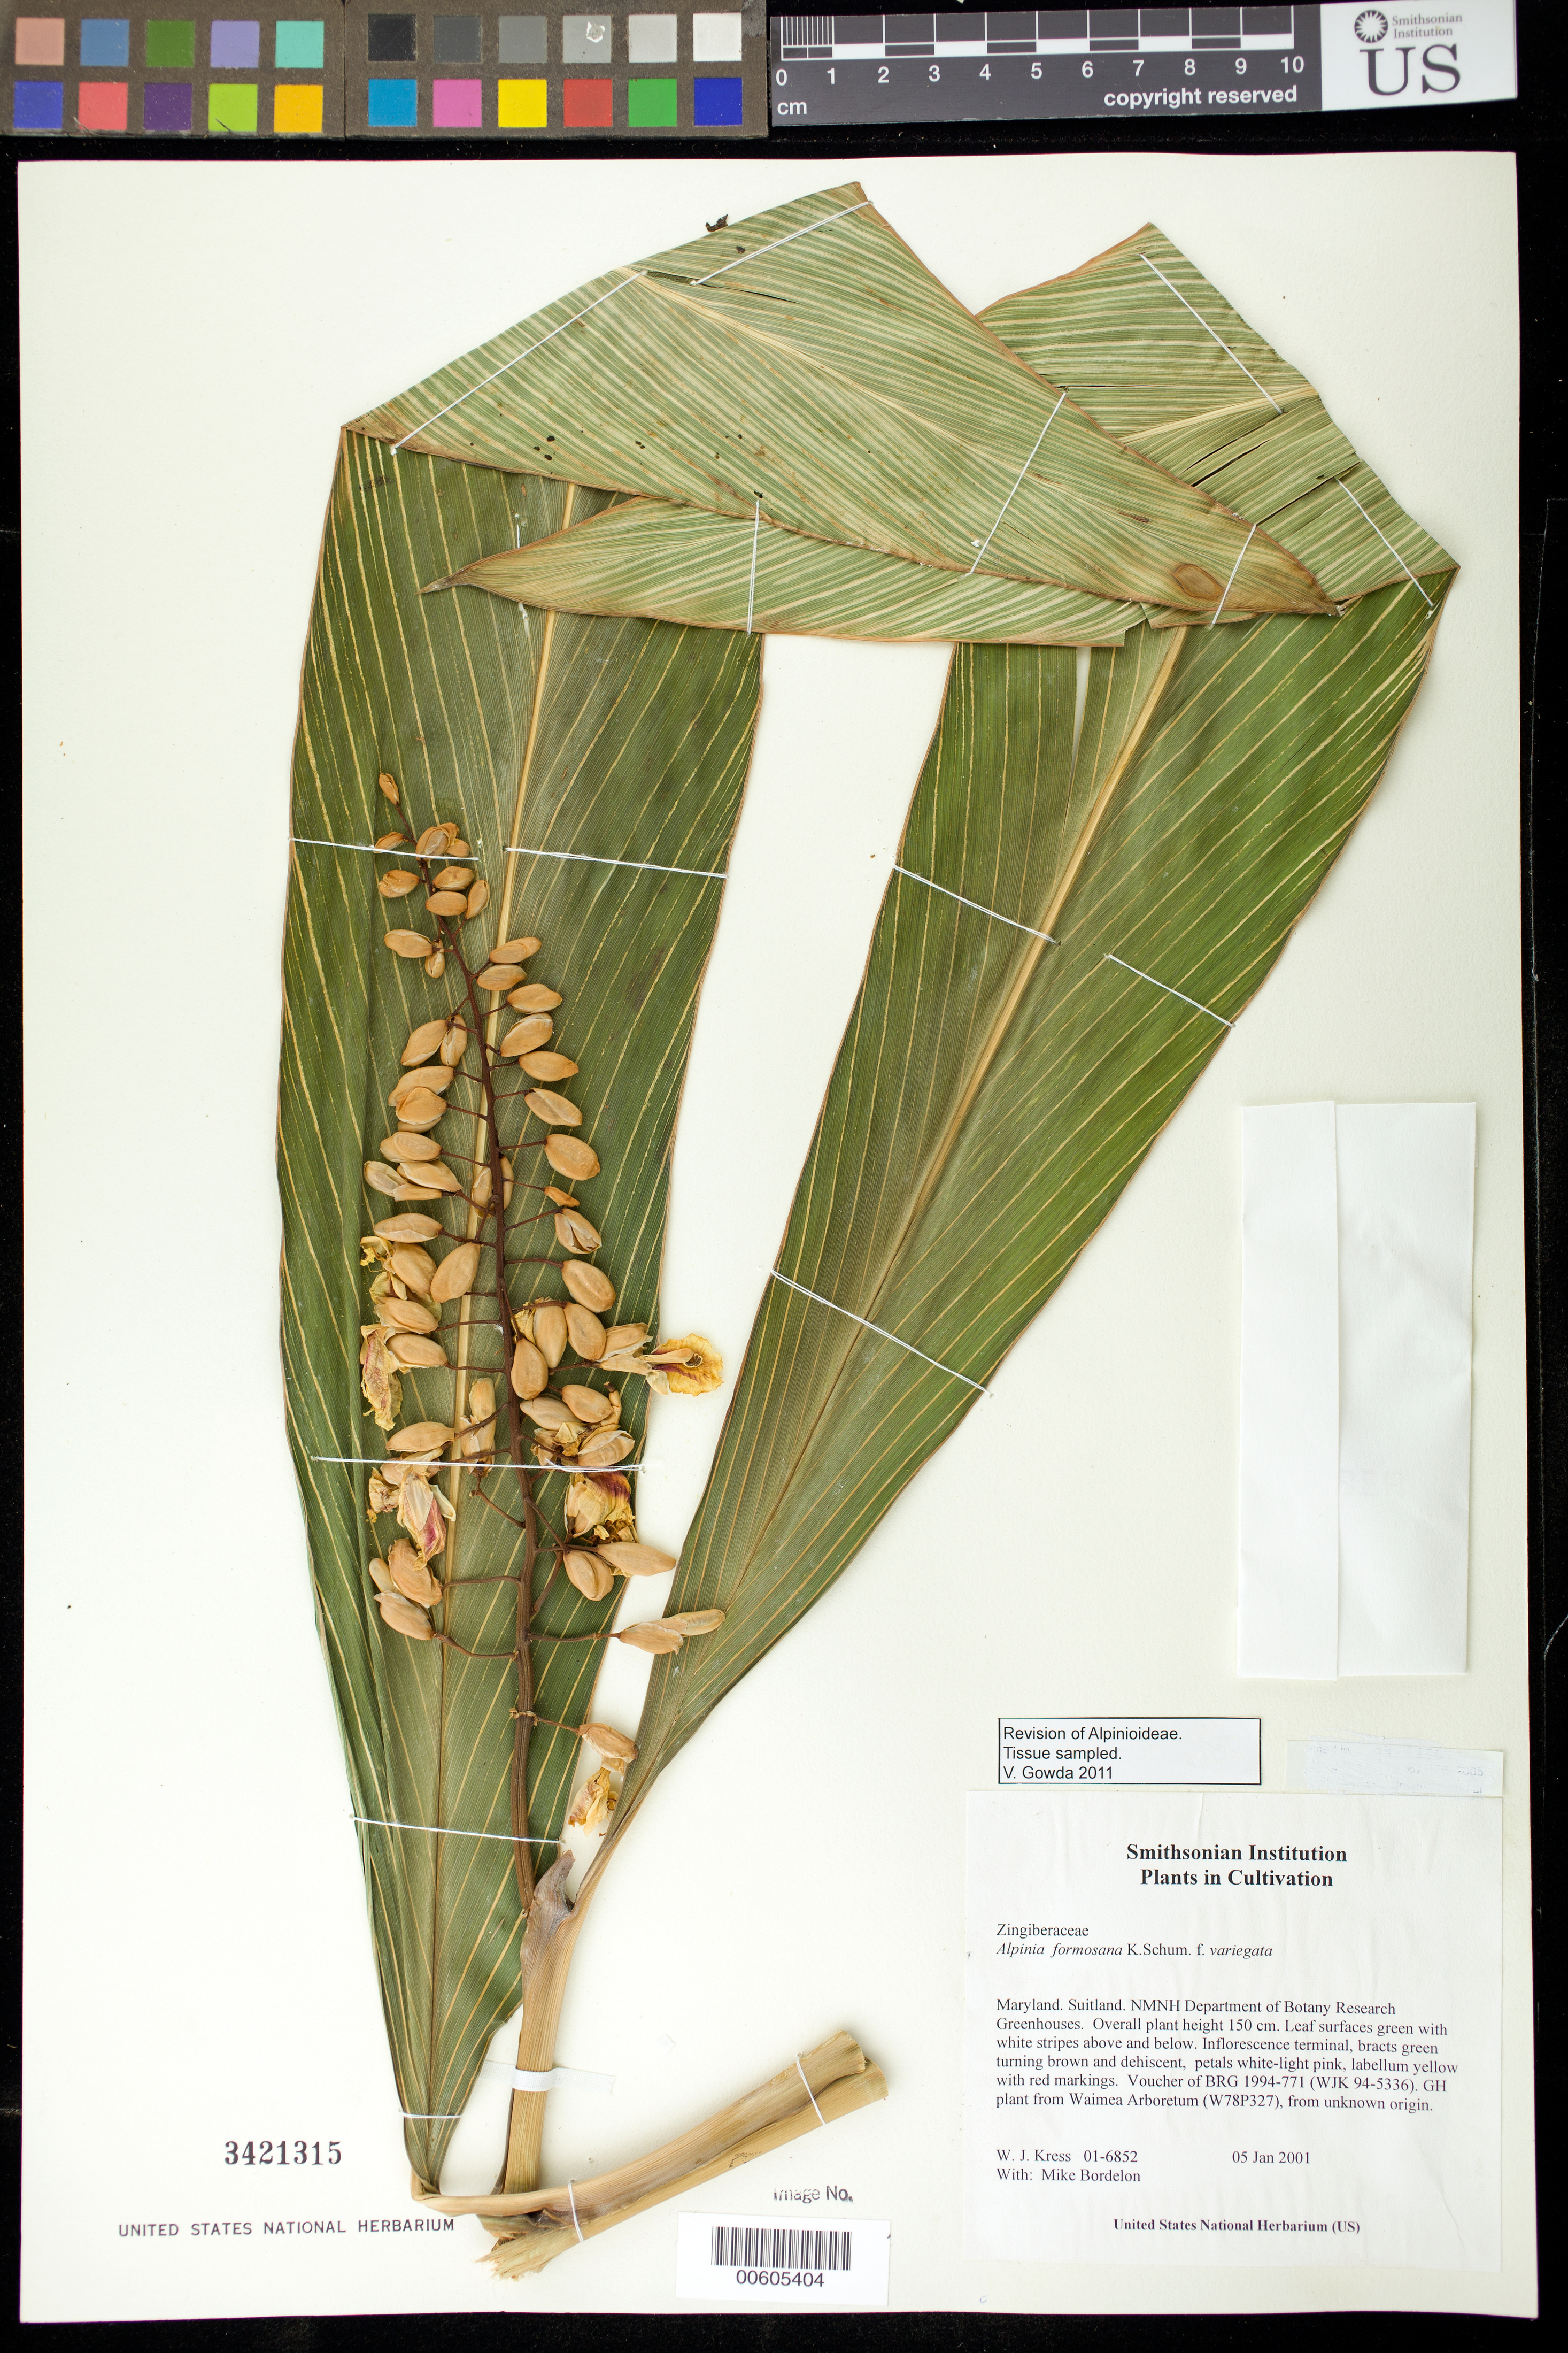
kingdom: Plantae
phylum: Tracheophyta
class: Liliopsida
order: Zingiberales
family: Zingiberaceae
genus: Alpinia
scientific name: Alpinia formosana var. variegata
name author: (Makino) Kitamura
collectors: W. J. Kress & M. Bordelon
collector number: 01-6852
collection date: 2001-01-05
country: United States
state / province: Maryland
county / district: Prince George's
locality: NMNH Botany Research Greenhouses. Suitland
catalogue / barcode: US 3421315